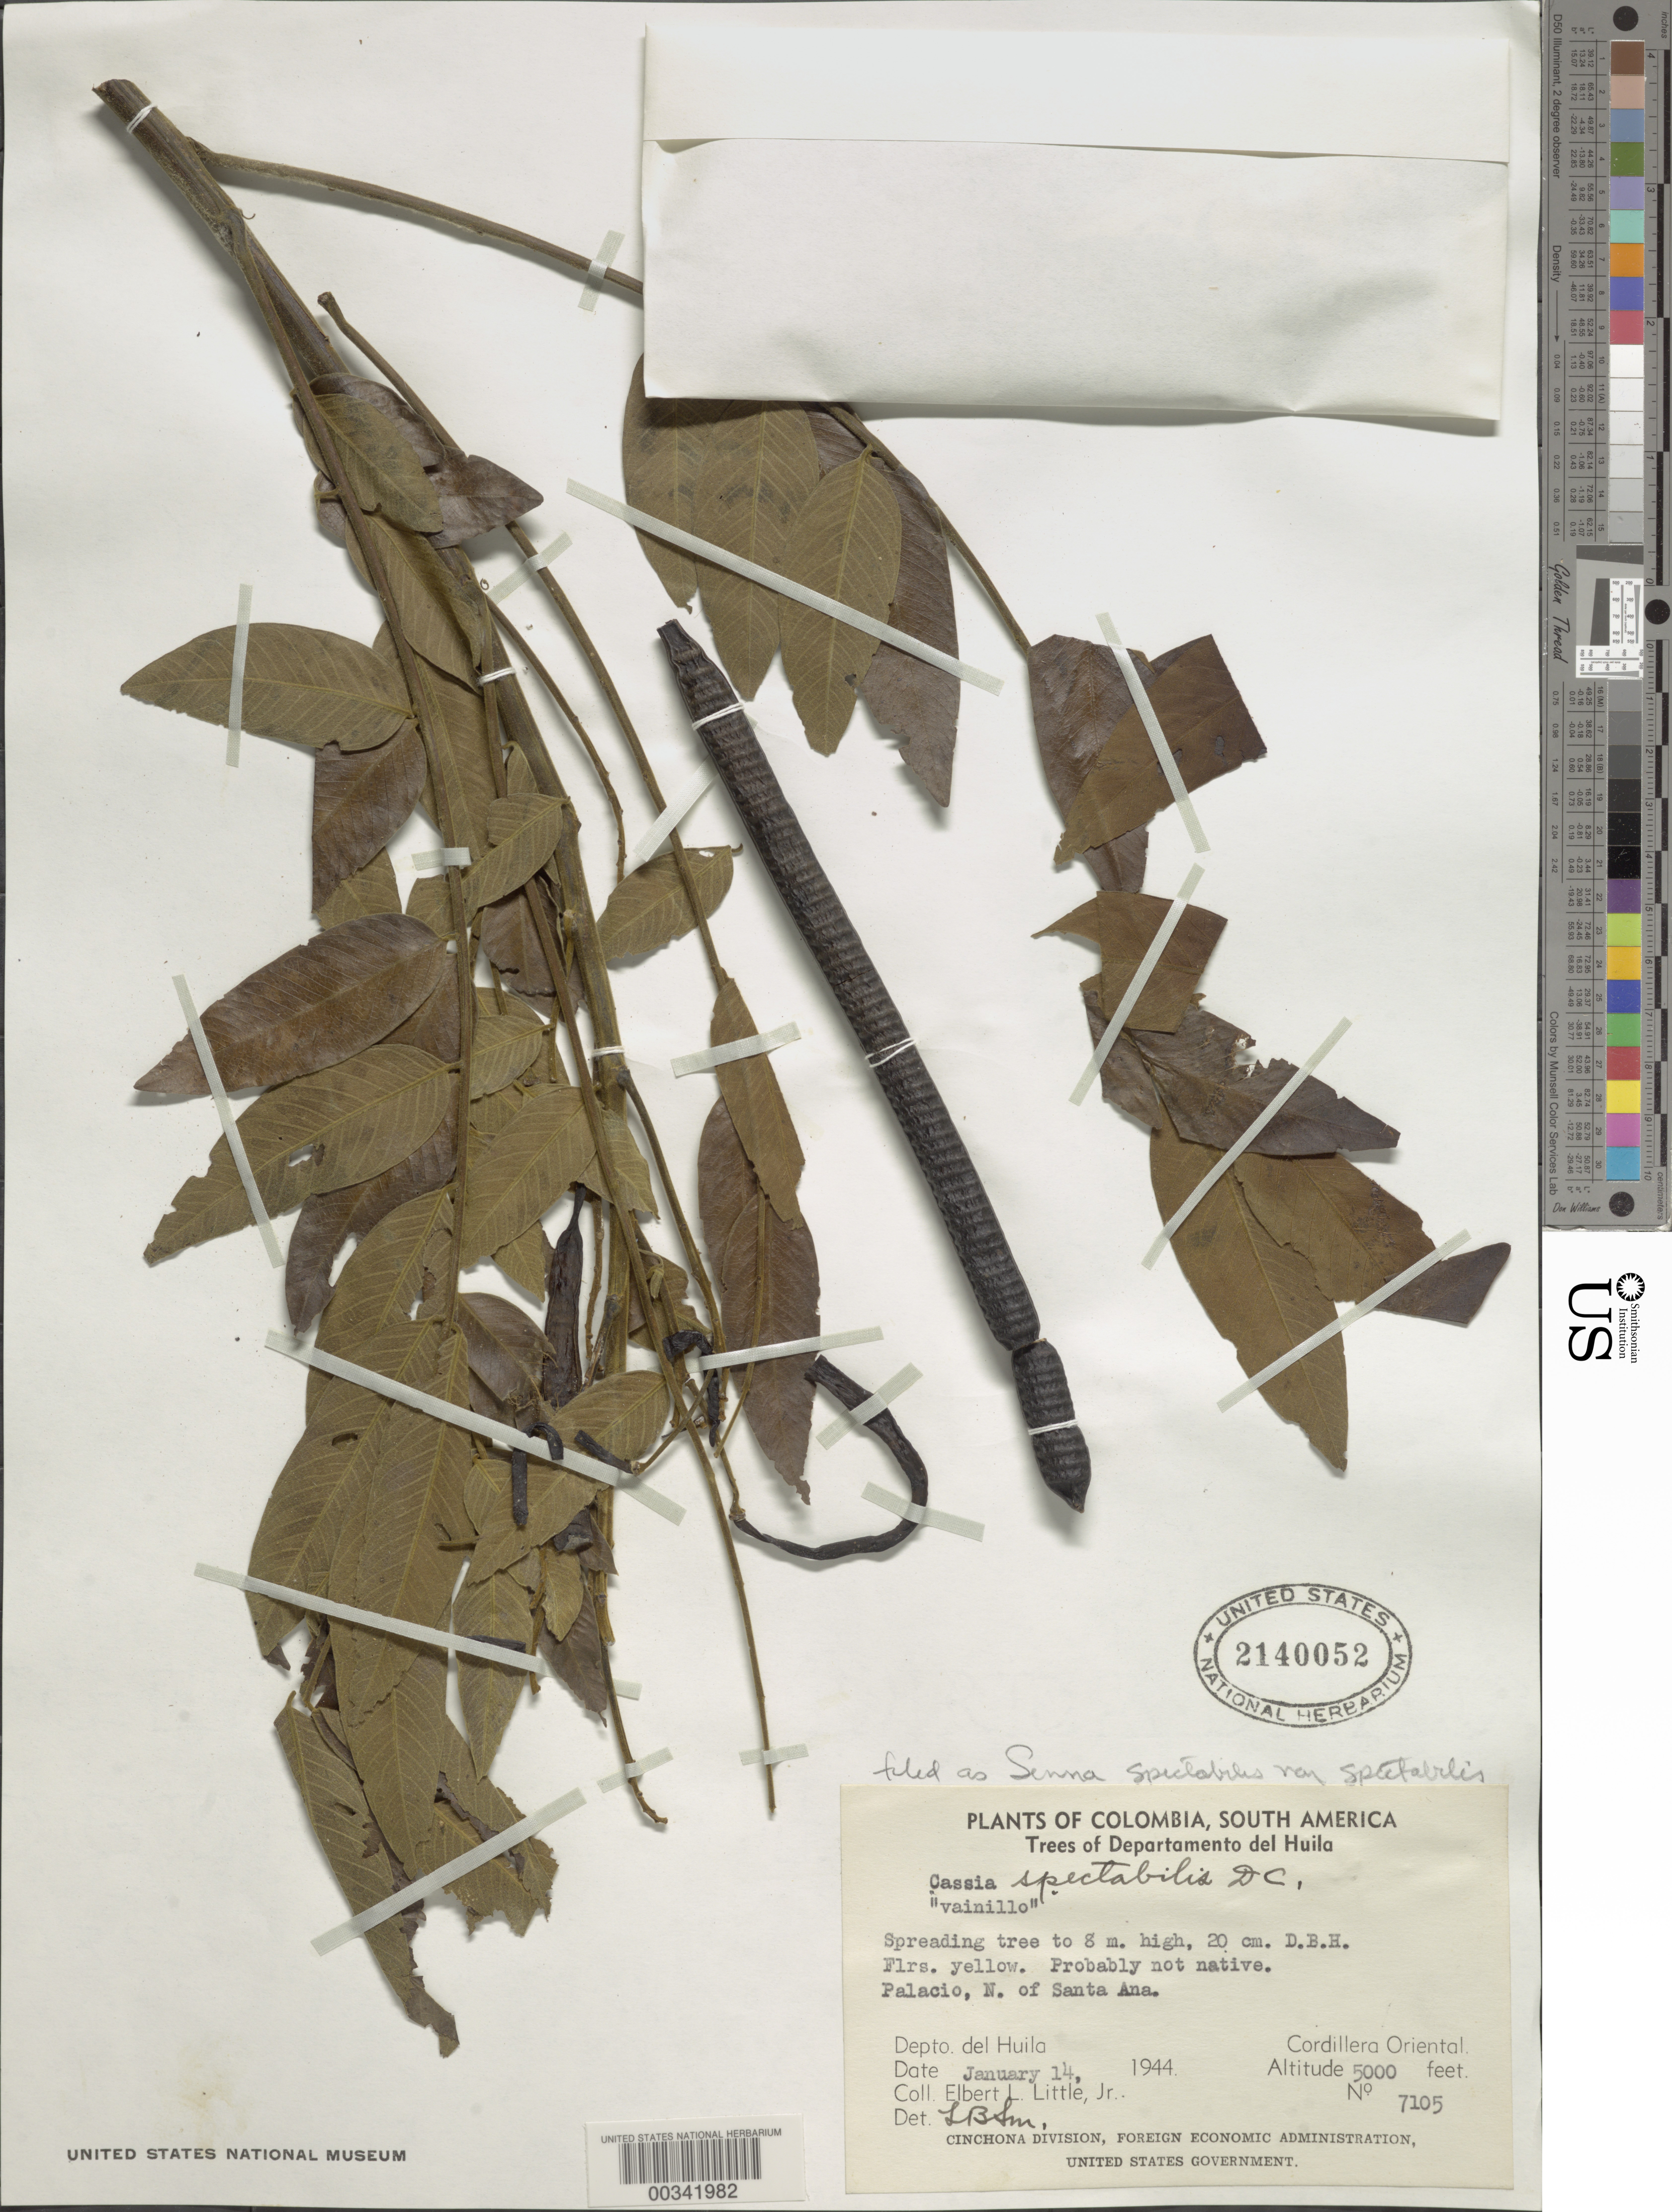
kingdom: Plantae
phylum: Tracheophyta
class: Magnoliopsida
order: Fabales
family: Fabaceae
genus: Senna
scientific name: Senna spectabilis var. spectabilis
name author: (DC.) H.S. Irwin & Barneby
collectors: E. L. Little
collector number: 7105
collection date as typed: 14 Jan 1944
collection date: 1944-01-14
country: Colombia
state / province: Huila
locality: Palacio, N of Santa Ana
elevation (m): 1524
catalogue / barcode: US 2140052